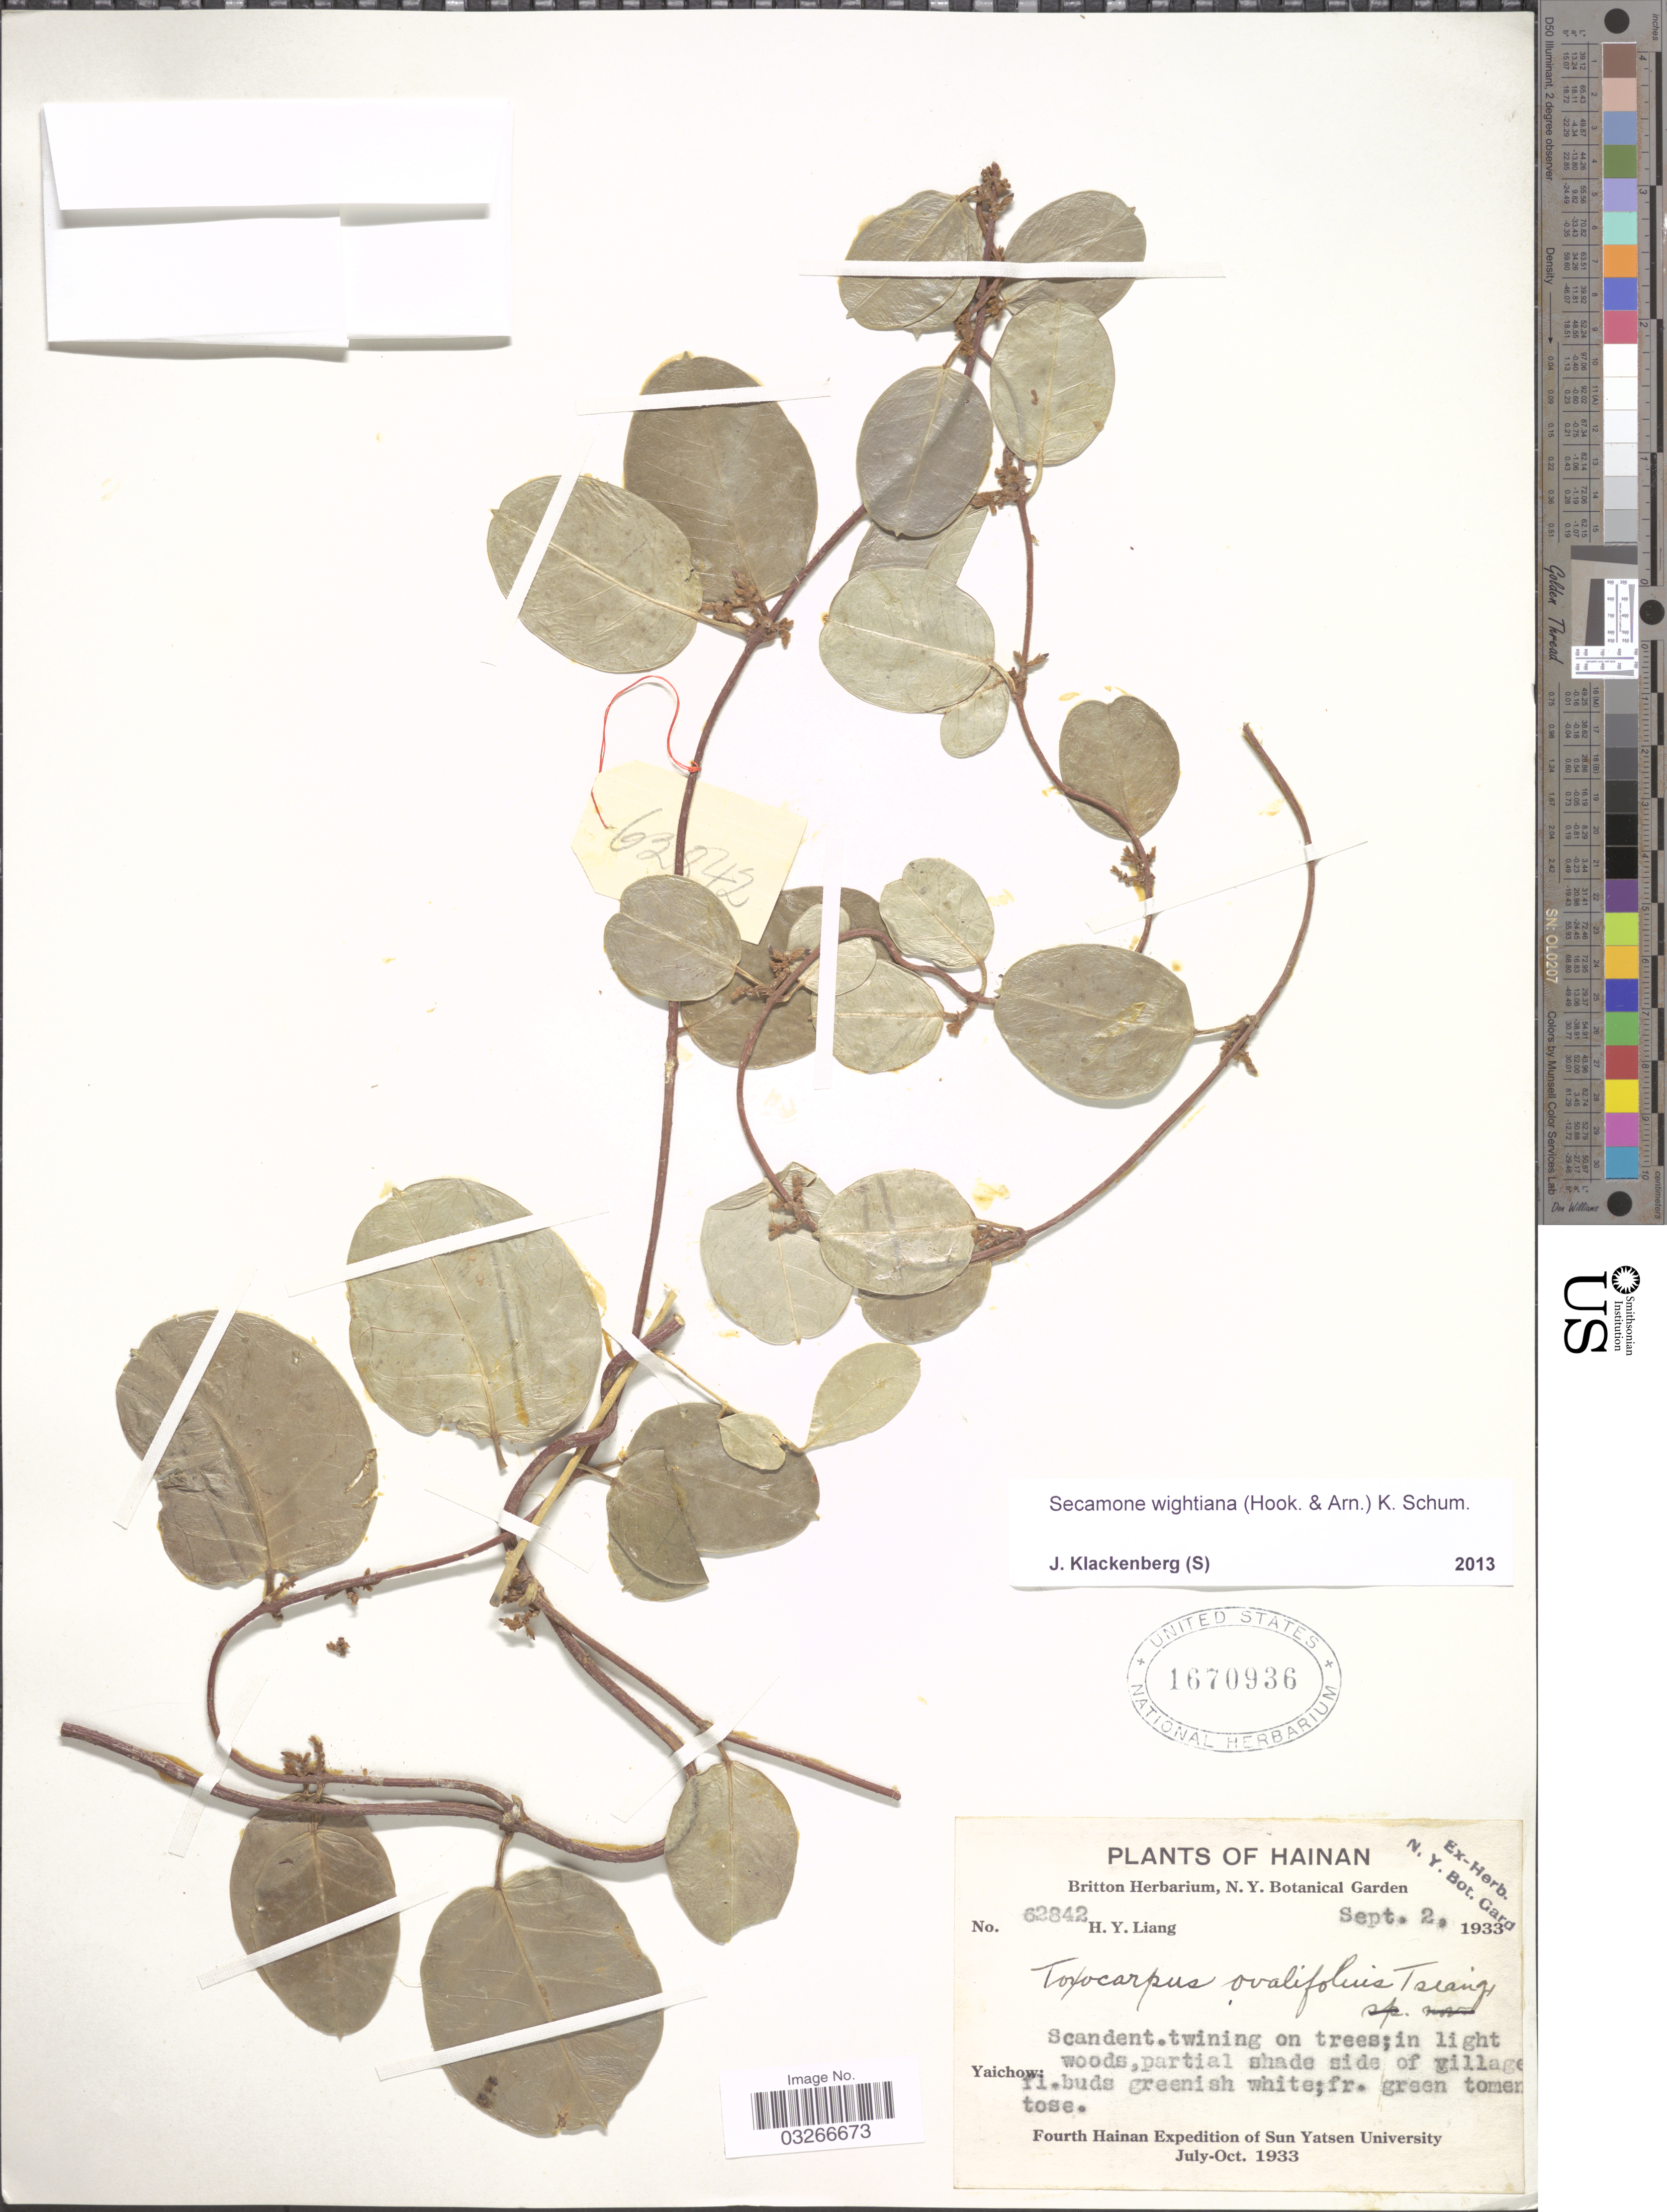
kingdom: Plantae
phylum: Tracheophyta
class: Magnoliopsida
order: Gentianales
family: Apocynaceae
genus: Secamone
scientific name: Secamone wightiana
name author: (Hook. & Arn.) K. Schum.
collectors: H. Y. Liang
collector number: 62842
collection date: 1933-09-02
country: China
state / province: Hainan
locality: Yaichow.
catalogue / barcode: US 1670936